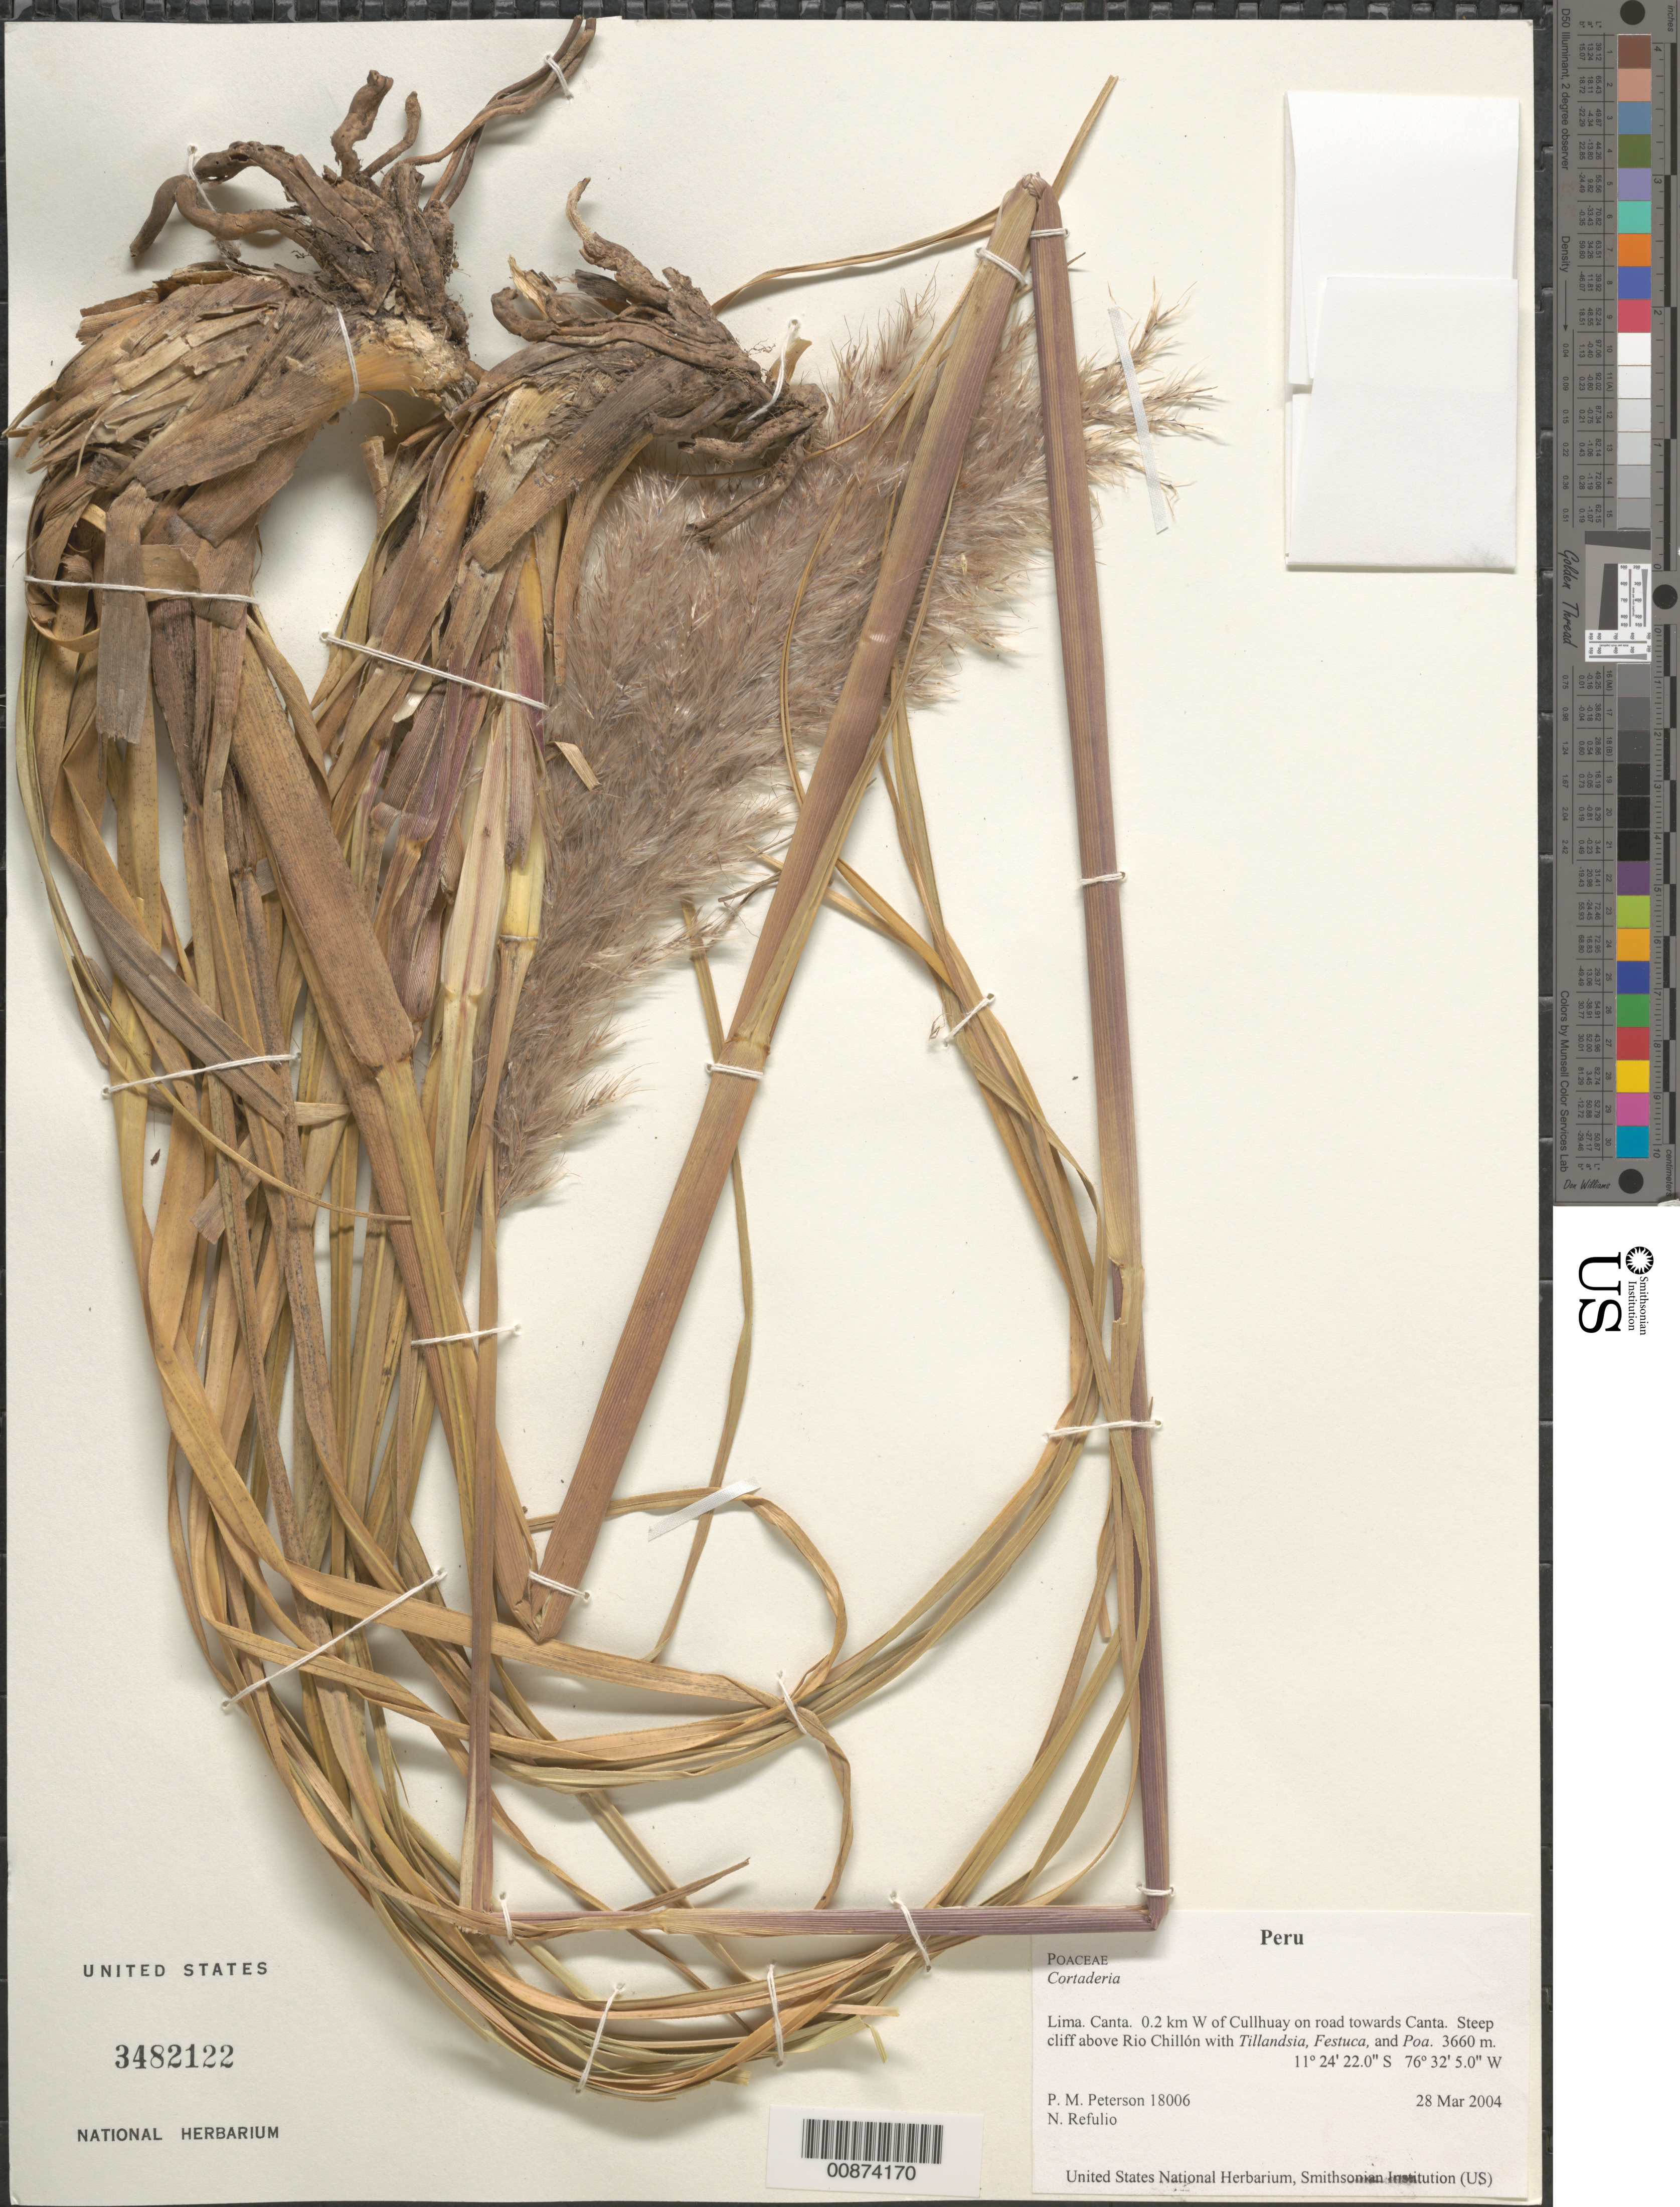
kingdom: Plantae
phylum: Tracheophyta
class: Liliopsida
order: Poales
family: Poaceae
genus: Cortaderia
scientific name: Cortaderia sp.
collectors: P. M. Peterson & N. Refulio-Rodríguez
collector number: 18006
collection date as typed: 28 Mar 2004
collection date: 2004-03-28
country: Peru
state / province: Lima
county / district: Canta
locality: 0.2 km W of Cullhuay on road towards Canta. Steep cliff above Rio Chillón with Tillandsia, Festuca, and Poa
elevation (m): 3660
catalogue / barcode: US 3482122